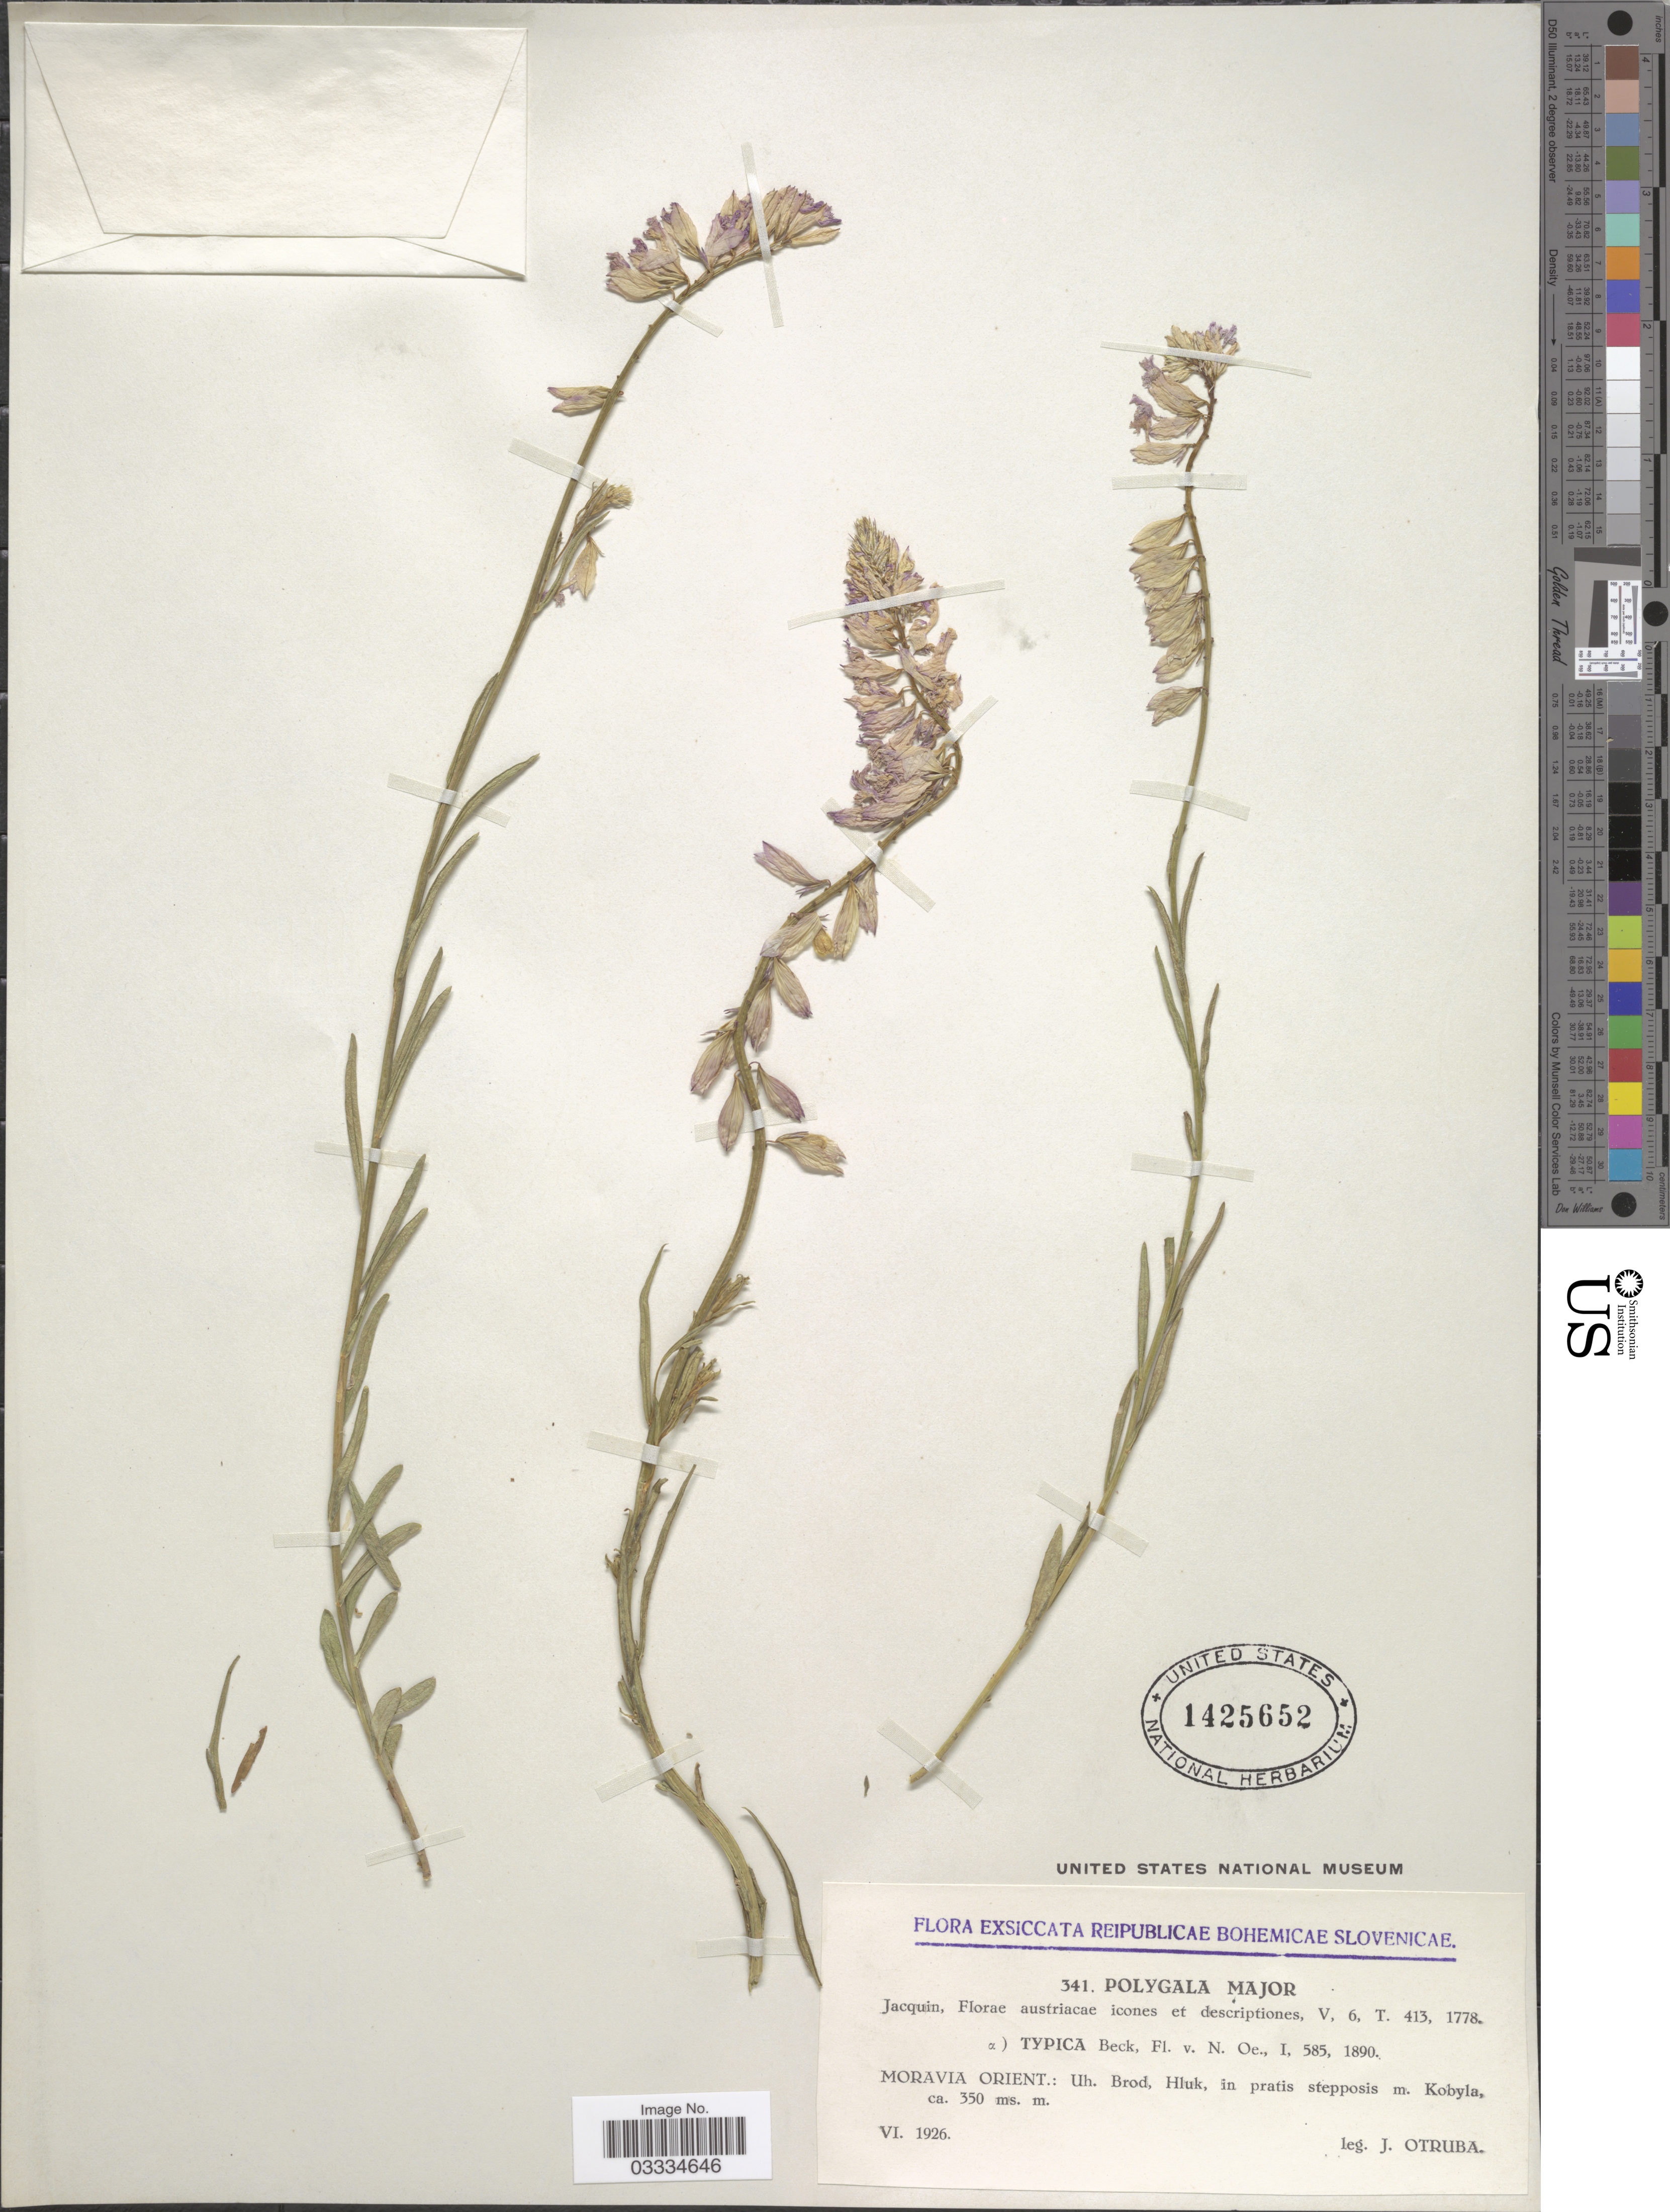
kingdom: Plantae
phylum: Tracheophyta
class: Magnoliopsida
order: Fabales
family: Polygalaceae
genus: Polygala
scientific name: Polygala major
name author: Jacq.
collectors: J. Otruba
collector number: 341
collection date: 1926-06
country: Czechia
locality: Moravia Orient.: Uh. Brod, Hluk, in pratis stepposis m. Kobyla.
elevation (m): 350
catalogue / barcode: US 1425652